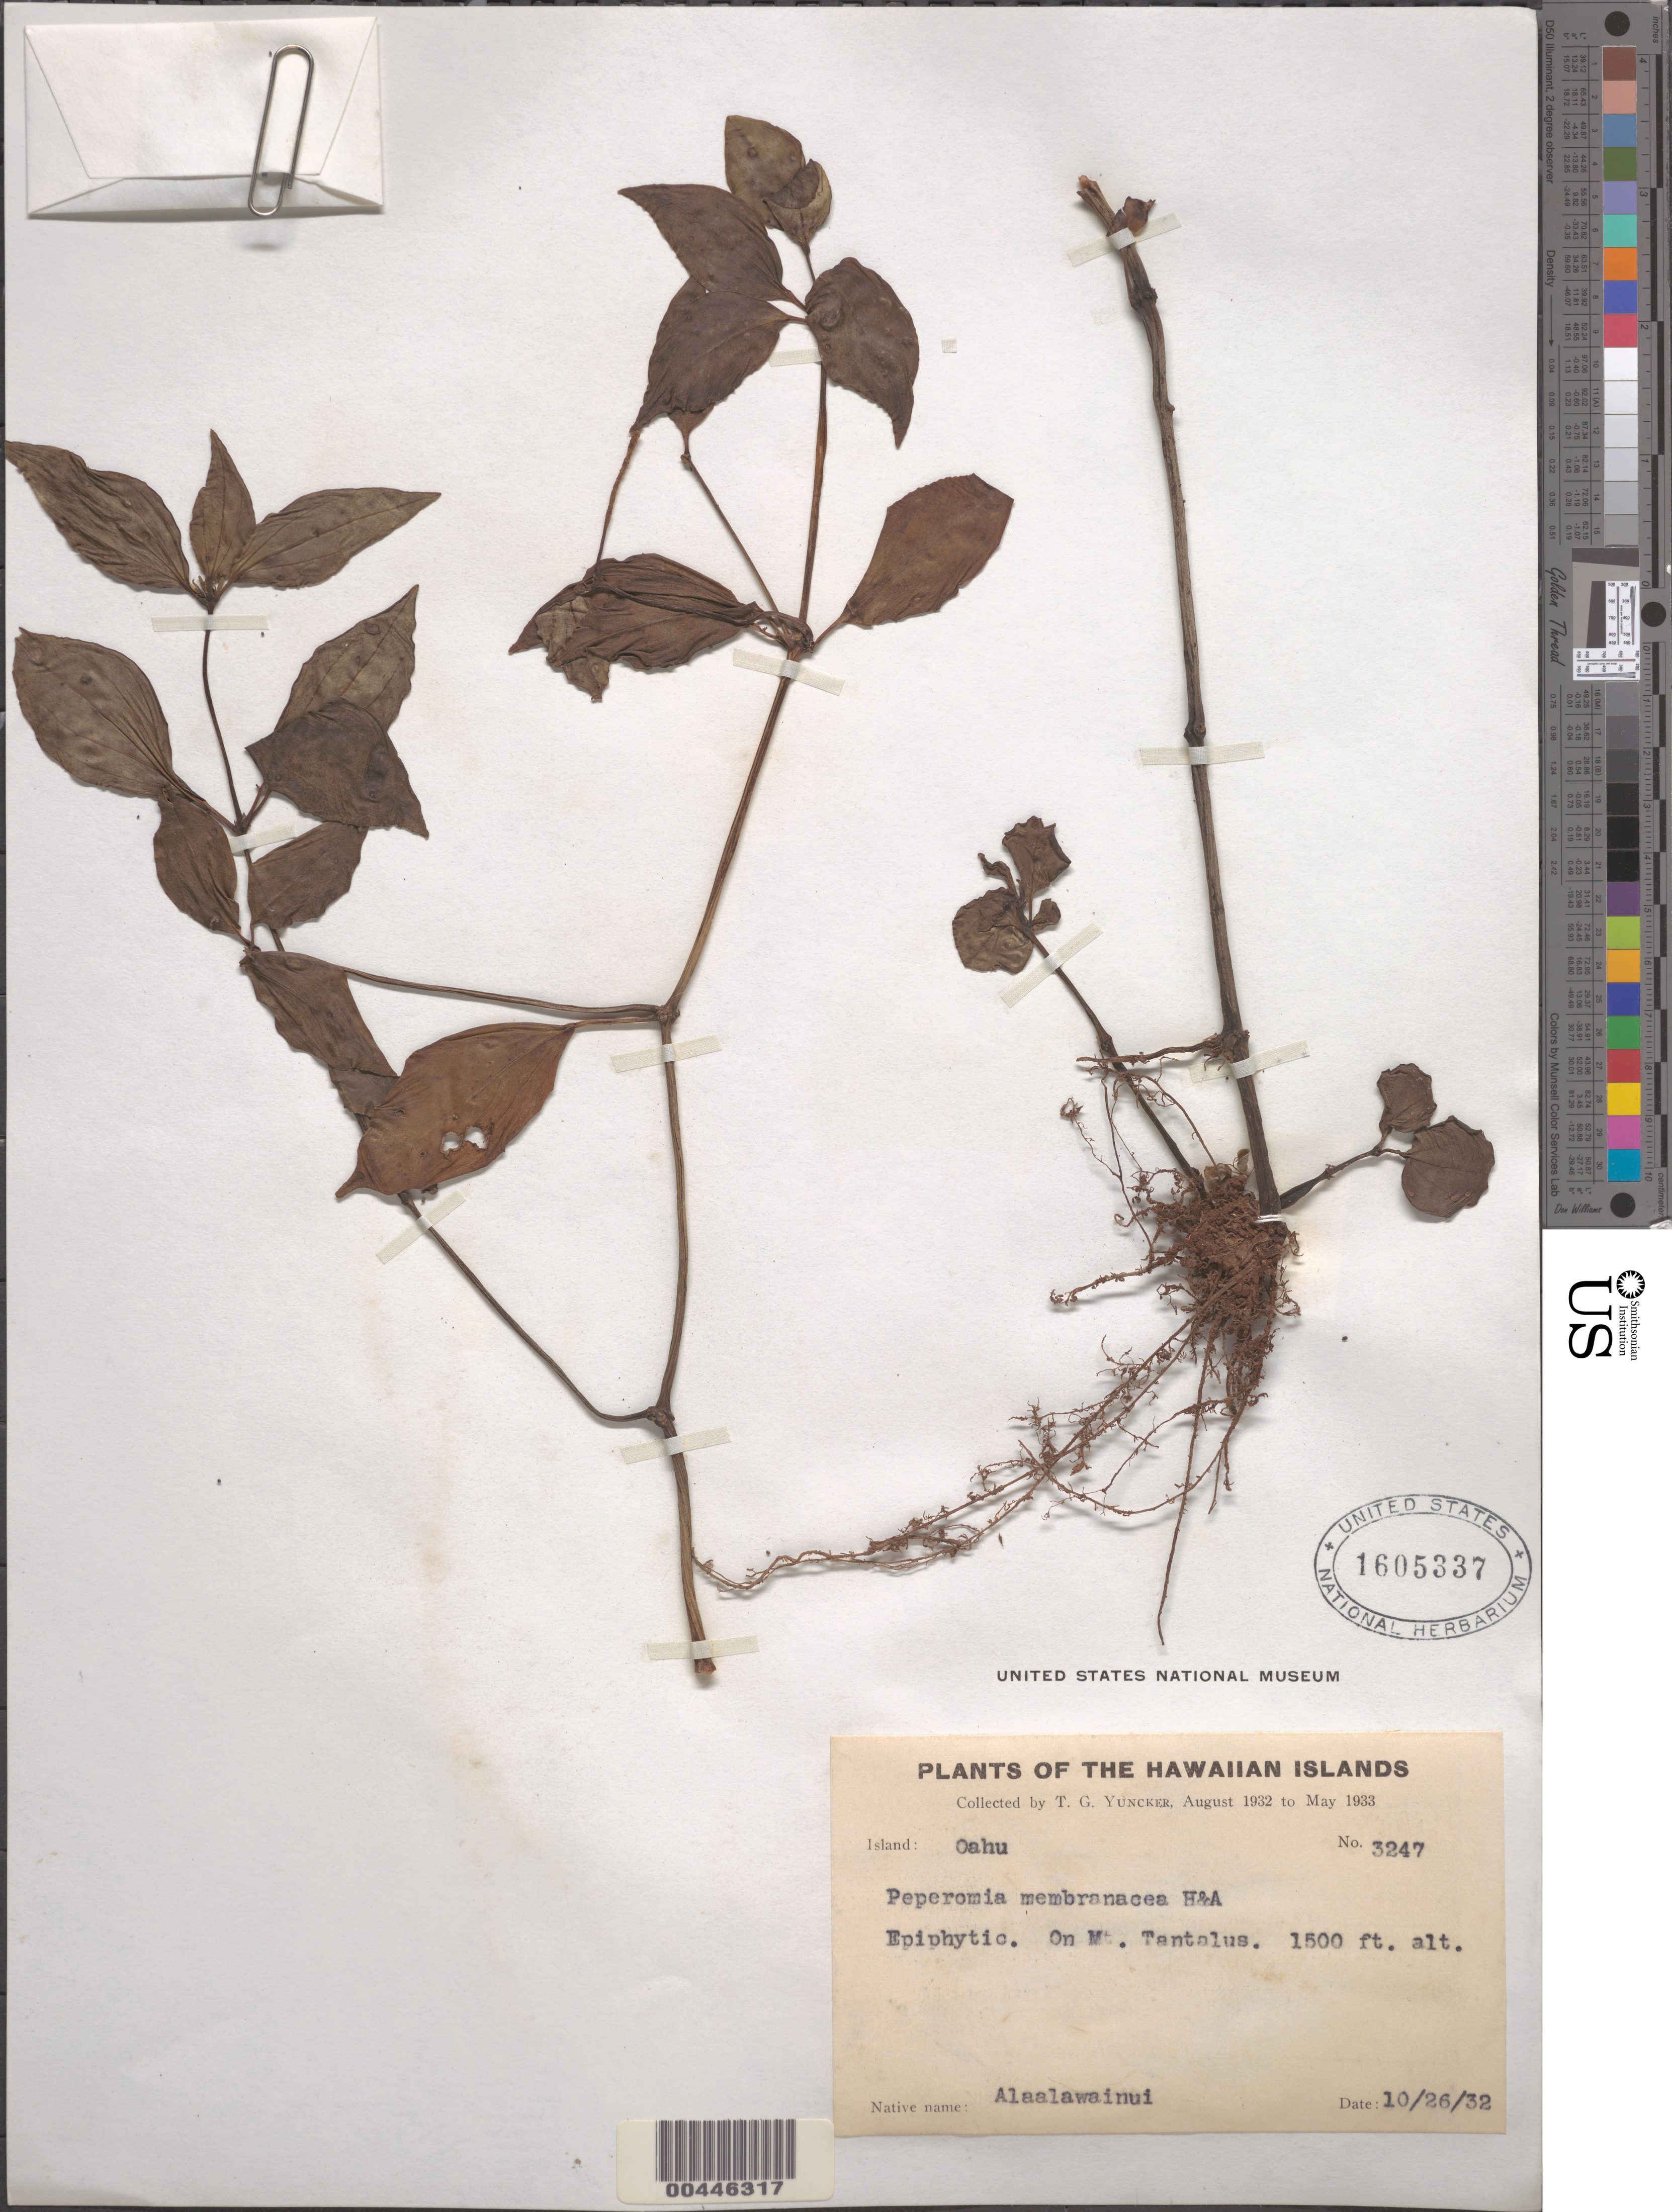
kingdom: Plantae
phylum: Tracheophyta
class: Magnoliopsida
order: Piperales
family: Piperaceae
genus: Peperomia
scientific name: Peperomia membranacea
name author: Hook. & Arn.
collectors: T. G. Yuncker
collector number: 3247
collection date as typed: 26 Oct 1932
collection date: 1932-10-26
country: United States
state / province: Hawaii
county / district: Honolulu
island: Oahu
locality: On Mt Tantalus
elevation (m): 457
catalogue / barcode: US 1605337